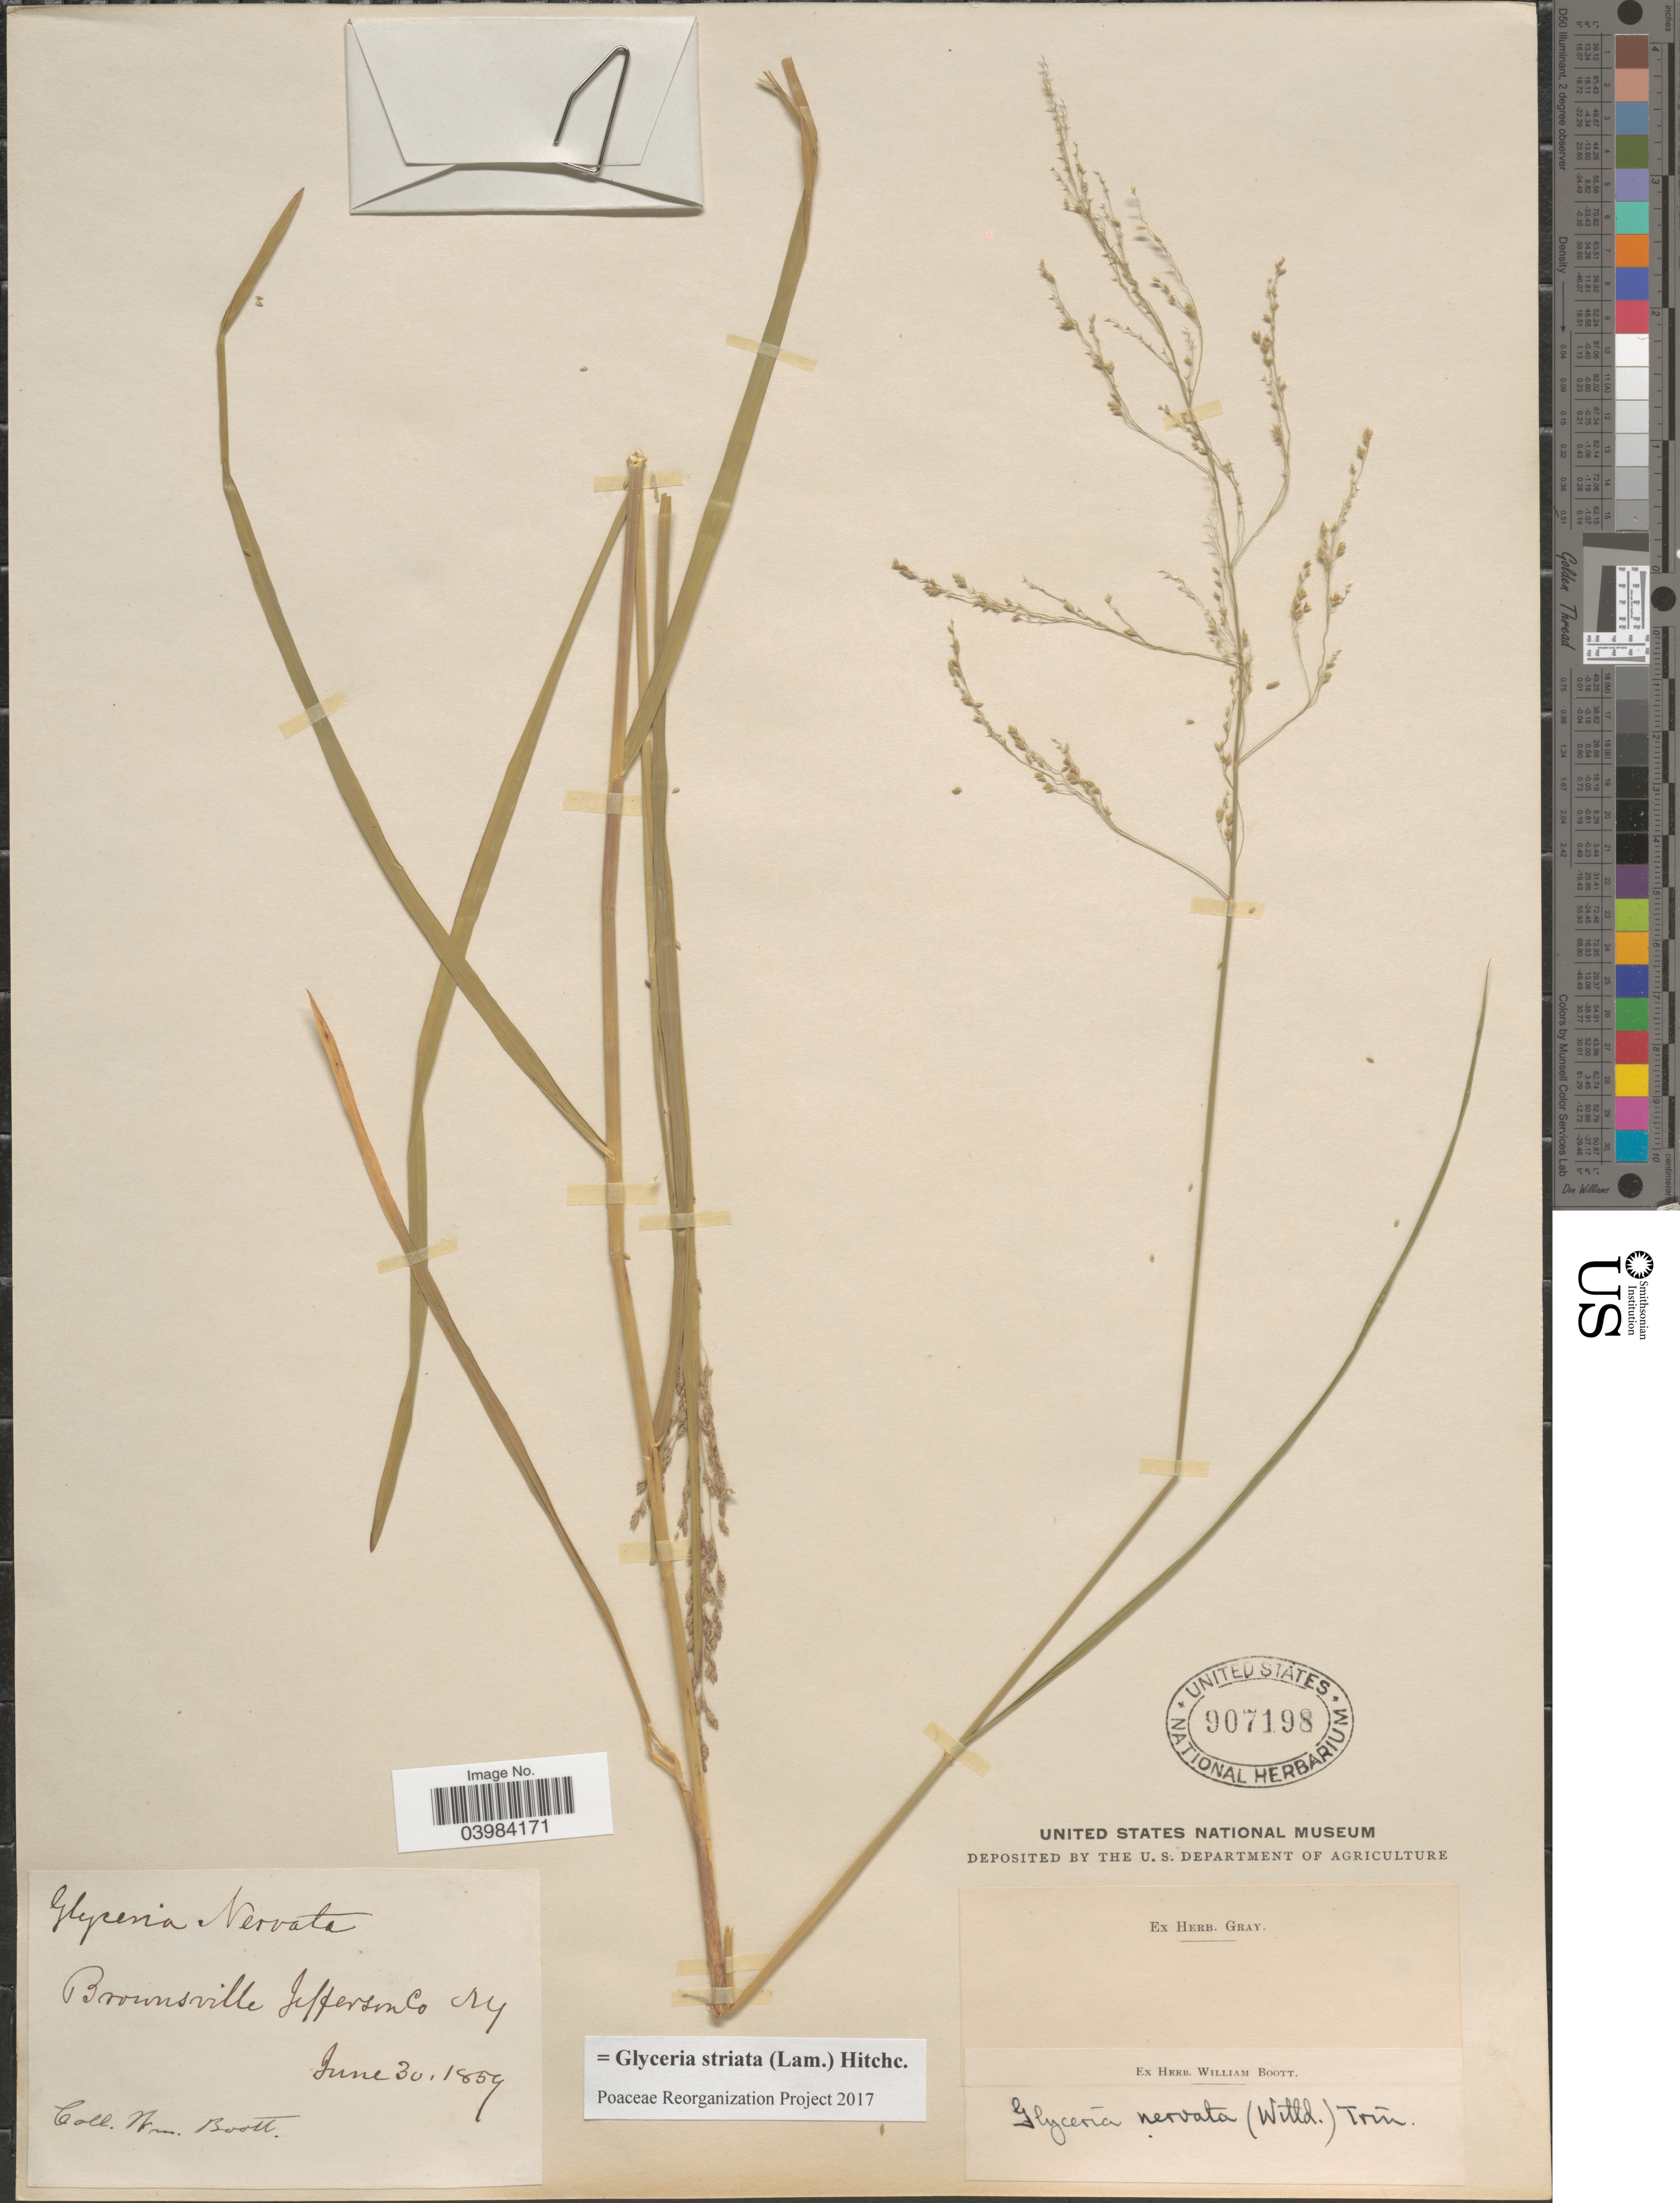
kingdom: Plantae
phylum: Tracheophyta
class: Liliopsida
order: Poales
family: Poaceae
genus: Glyceria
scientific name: Glyceria striata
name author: (Lam.) Hitchc.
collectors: W. Boott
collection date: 1859-06-30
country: United States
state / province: New York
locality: Brownsville Jefferson Co.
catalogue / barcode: US 907198